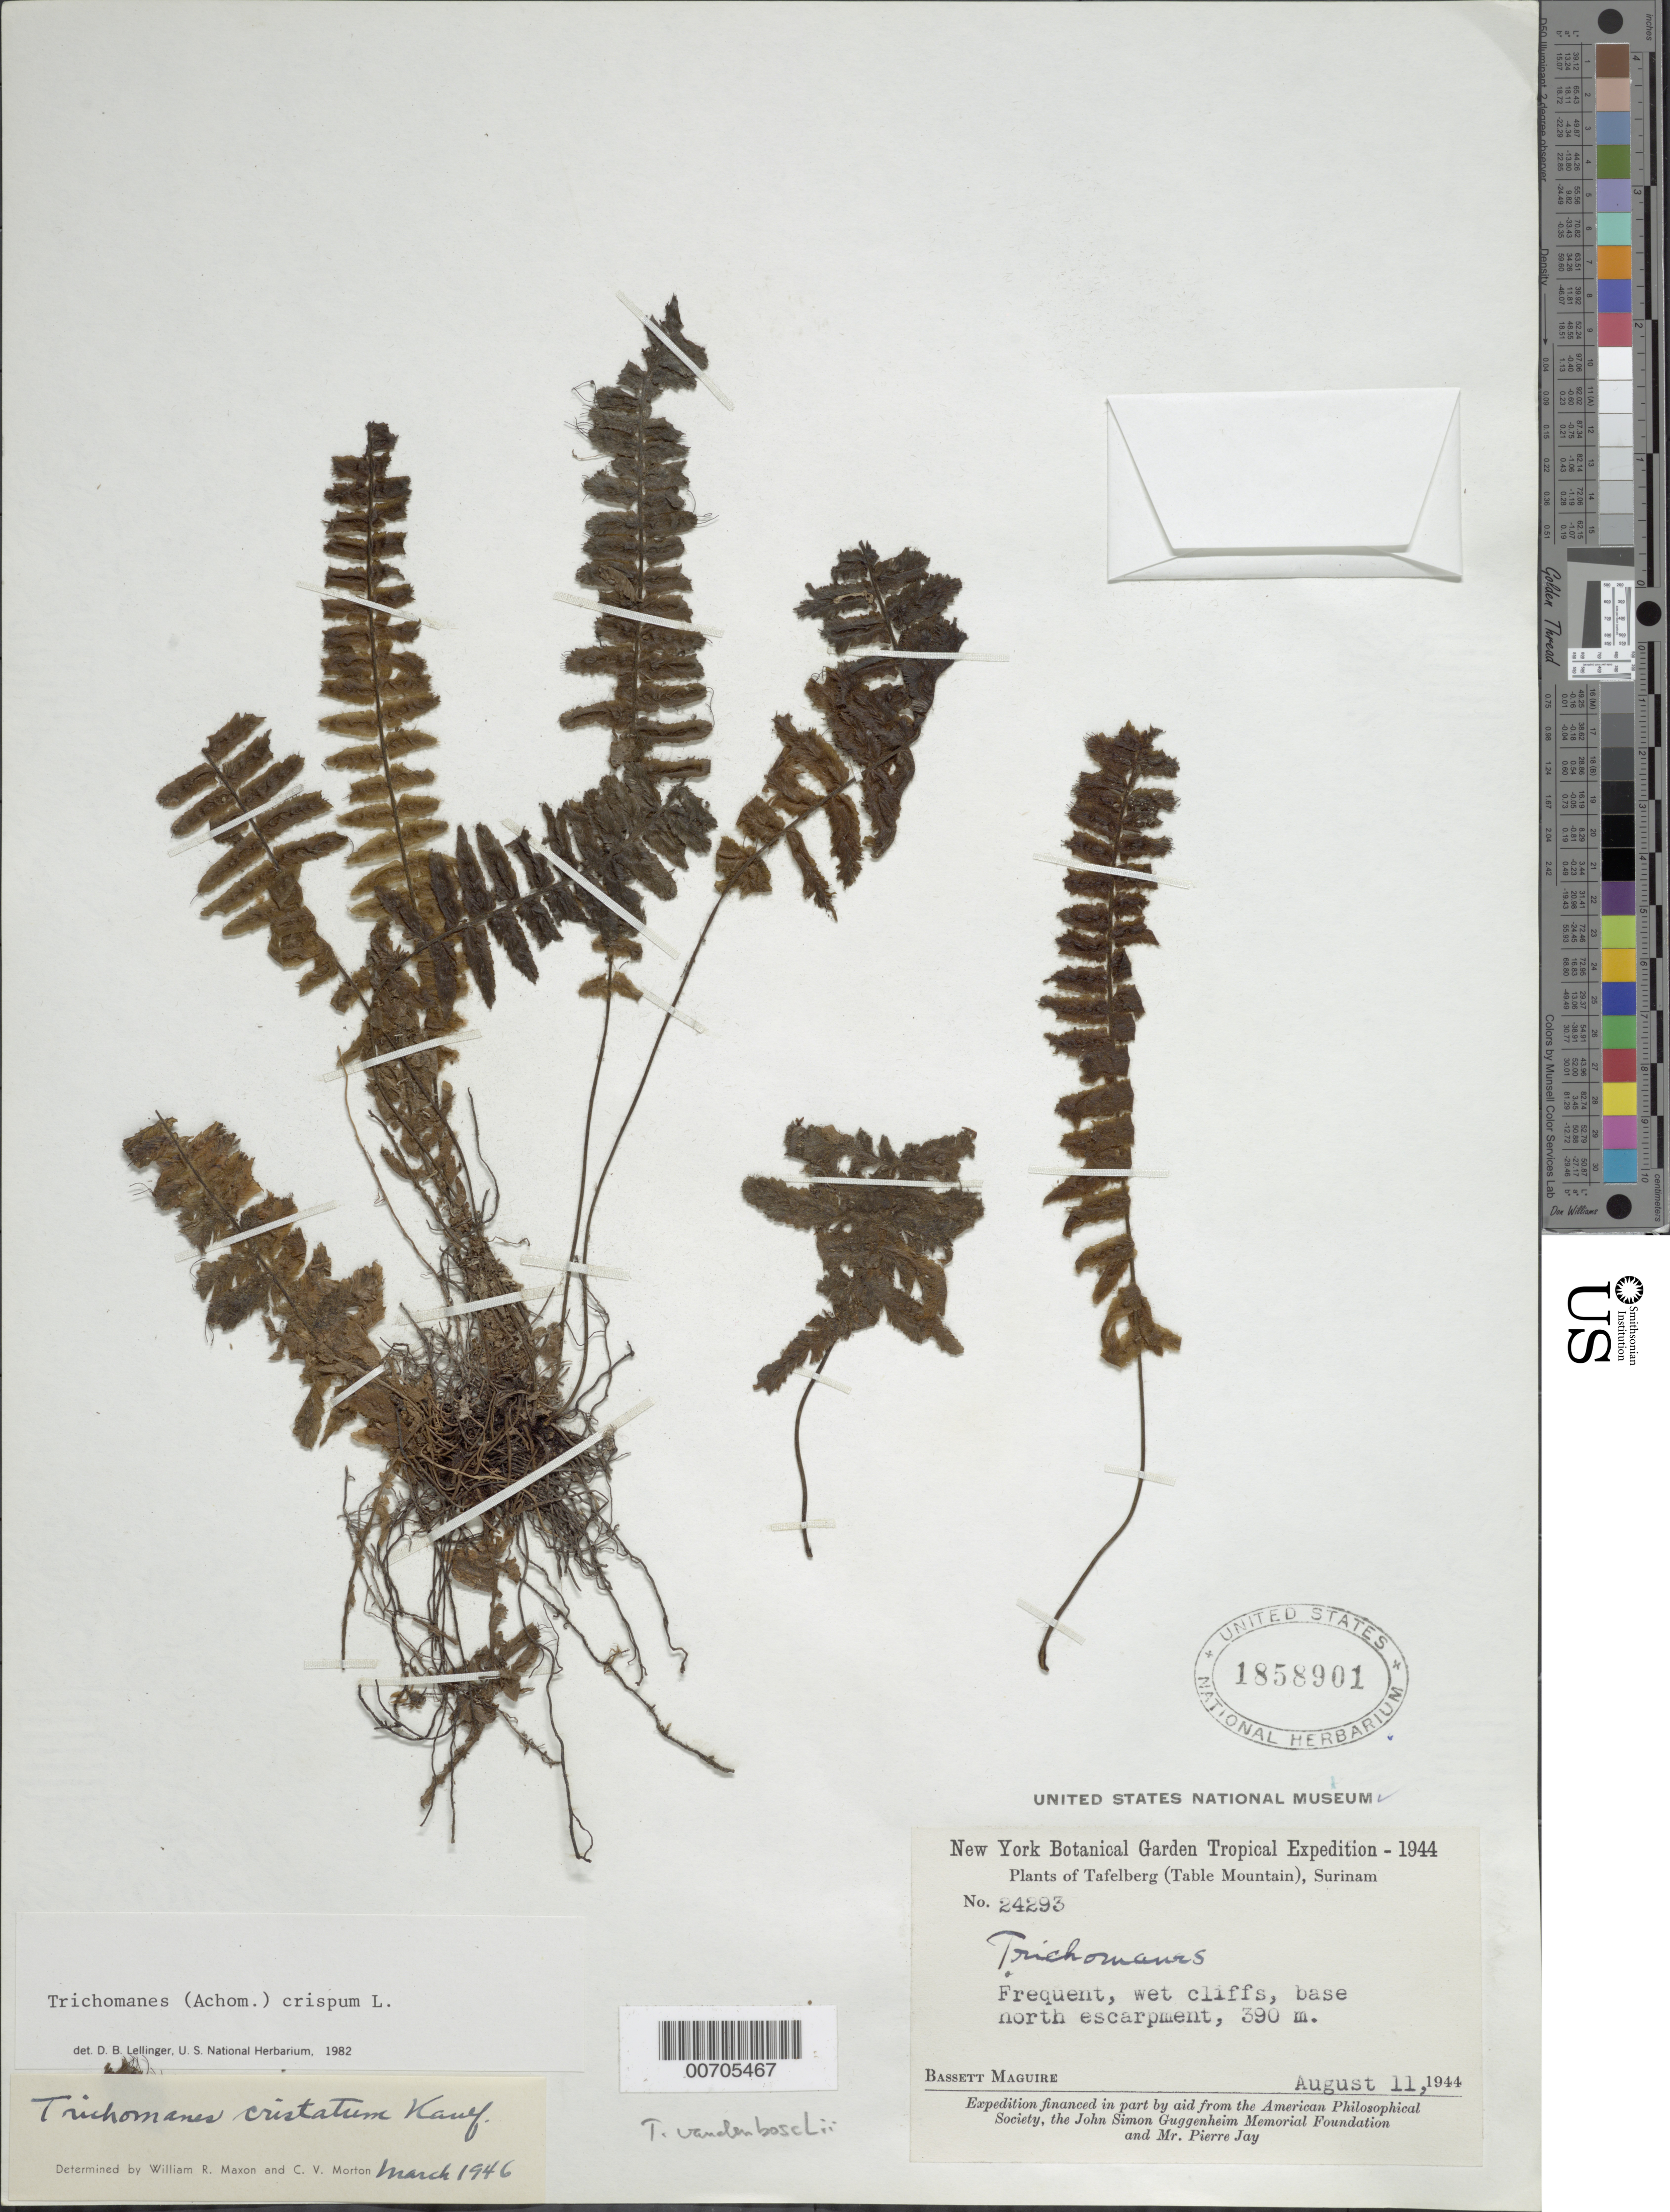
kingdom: Plantae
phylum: Tracheophyta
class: Polypodiopsida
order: Hymenophyllales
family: Hymenophyllaceae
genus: Trichomanes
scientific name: Trichomanes vandenboschii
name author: P.G. Windisch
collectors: B. Maguire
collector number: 24293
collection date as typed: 11-Aug-44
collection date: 1944-08-11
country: Suriname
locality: Tafelberg (Table Mountain), north escarpment base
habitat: Wet cliffs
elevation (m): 390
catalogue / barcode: US 1858901